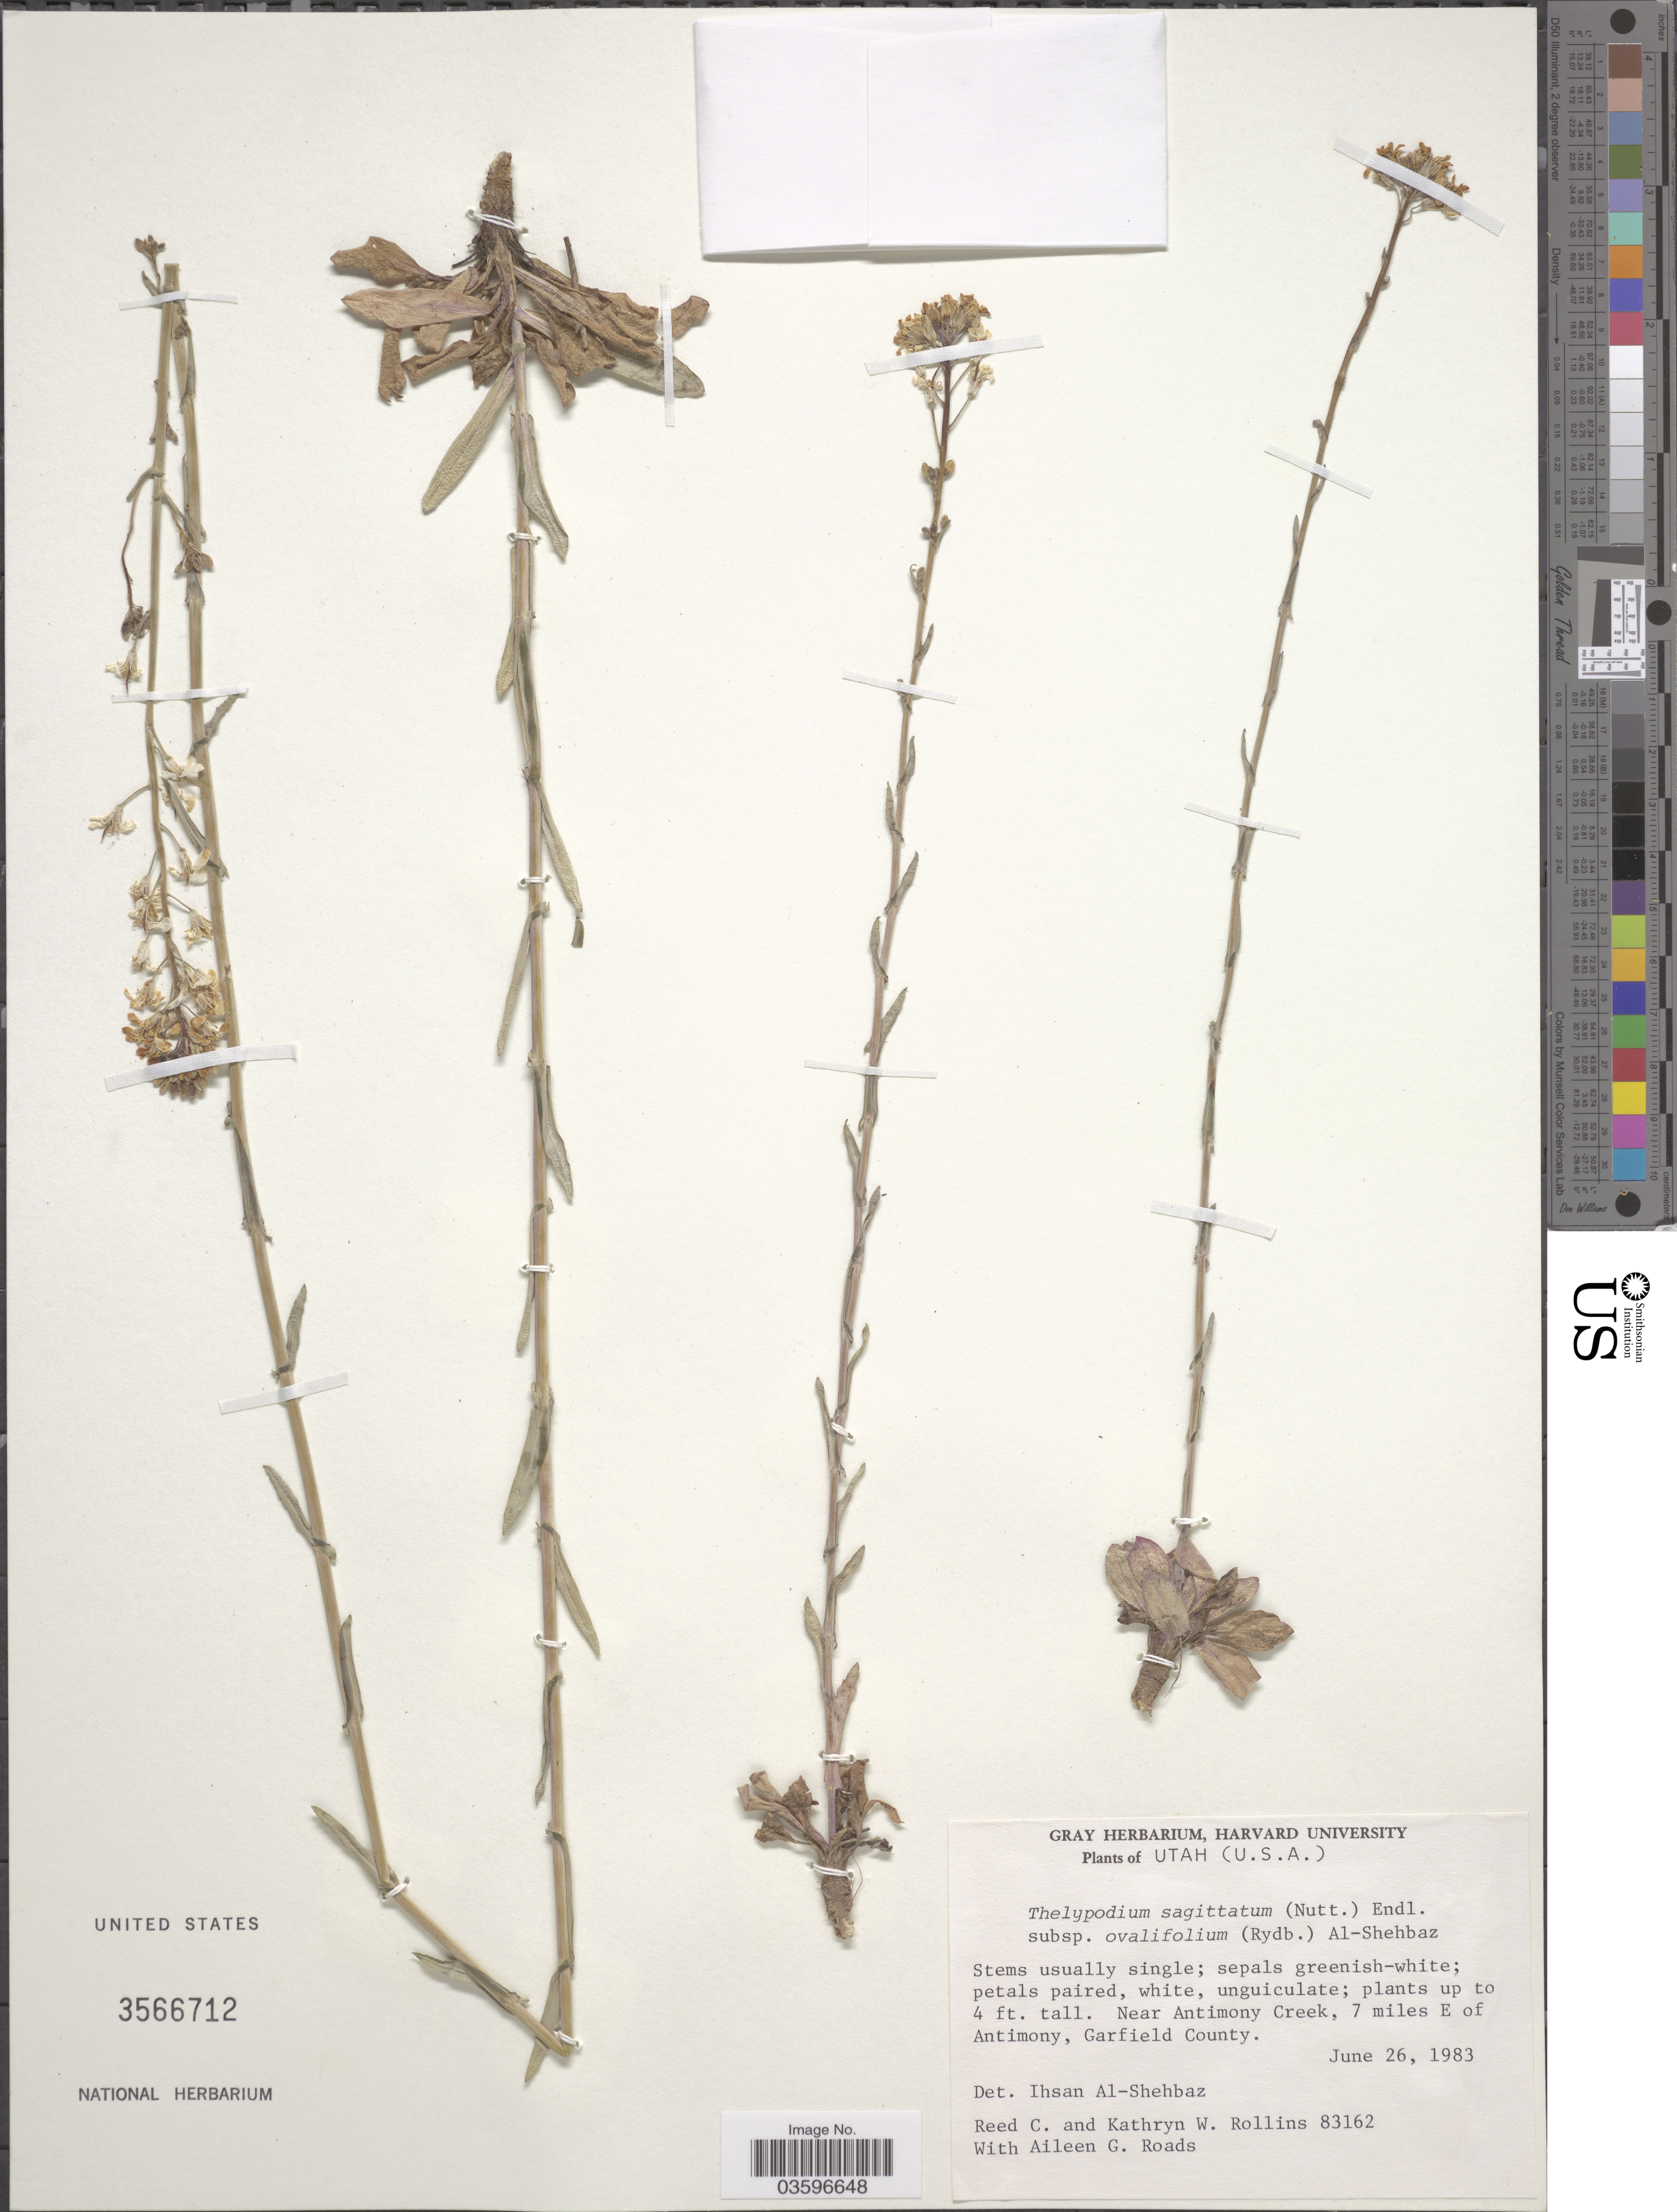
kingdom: Plantae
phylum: Tracheophyta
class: Magnoliopsida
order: Brassicales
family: Brassicaceae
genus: Thelypodium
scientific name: Thelypodium sagittatum var. crassicarpum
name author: Payson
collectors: R. C. Rollins, K. W. Rollins & A. Roads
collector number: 83162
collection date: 1983-06-26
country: United States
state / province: Utah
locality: Near Antimony Creek, 7 miles E of Antimony, Garfield County.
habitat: near creek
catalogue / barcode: US 3566712